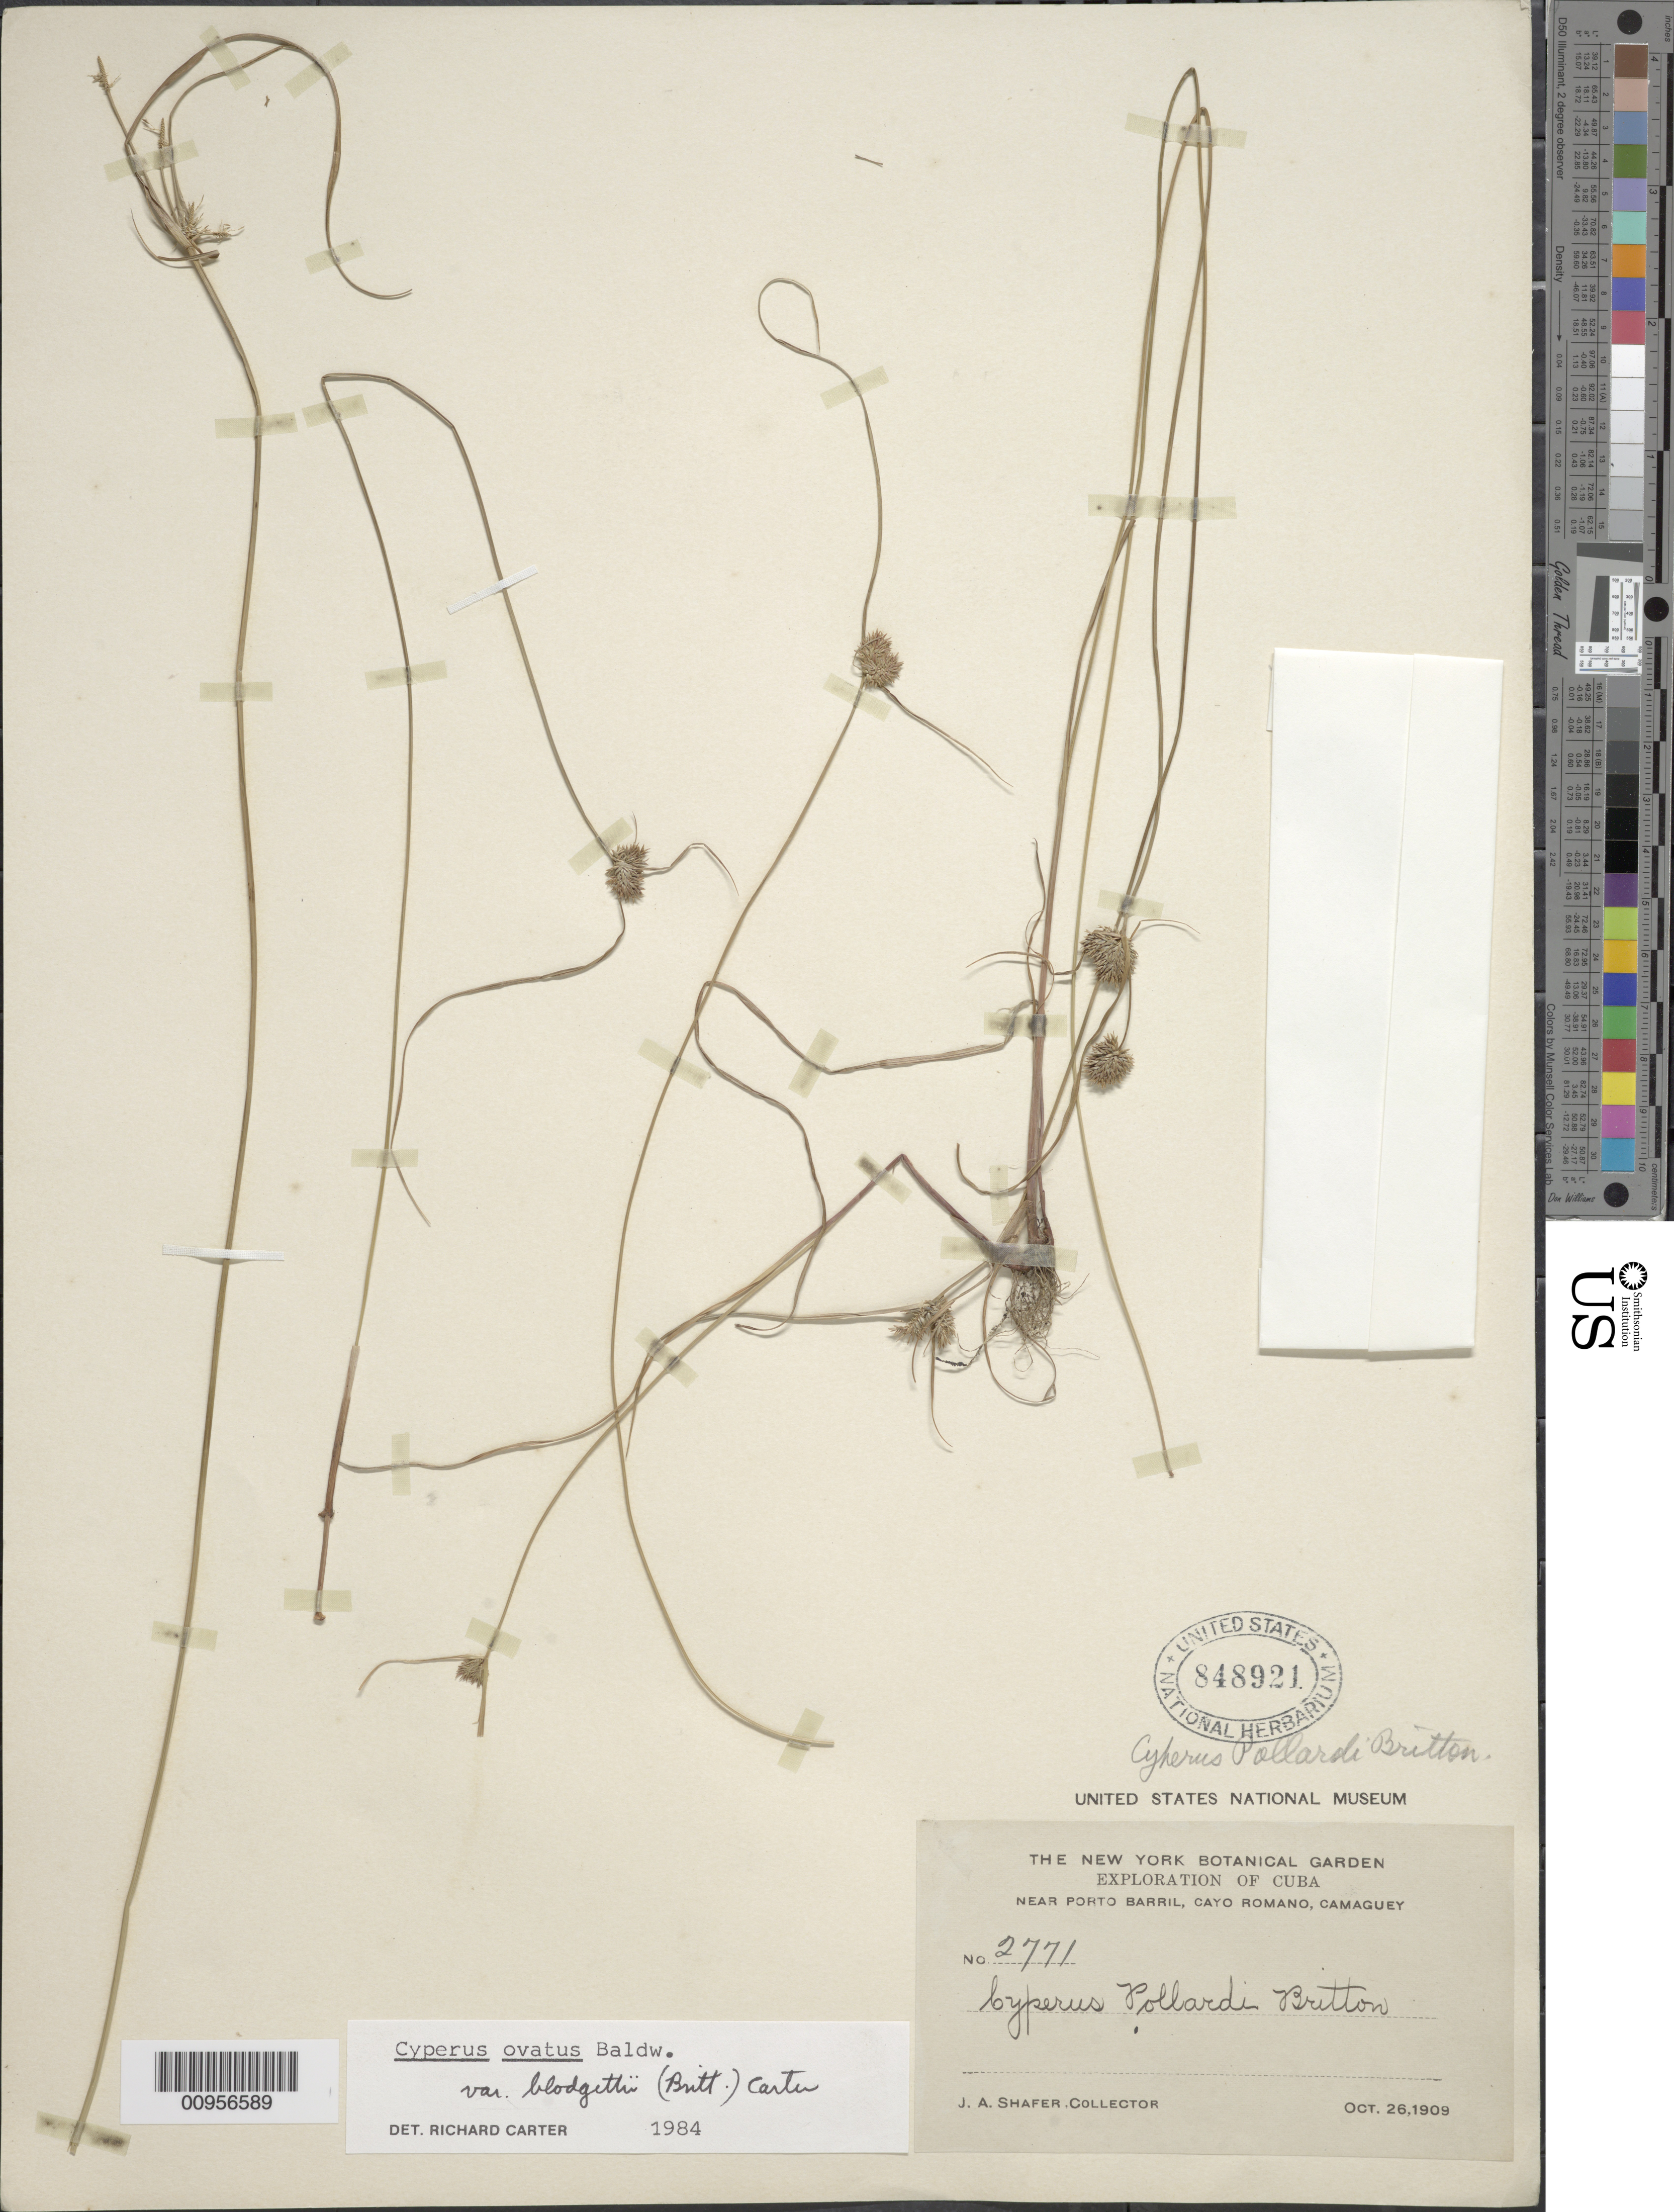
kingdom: Plantae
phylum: Tracheophyta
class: Liliopsida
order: Poales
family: Cyperaceae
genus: Cyperus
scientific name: Cyperus ovatus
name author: Llanos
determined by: Carter, R., (VSC)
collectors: J. A. Shafer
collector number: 2771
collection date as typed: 26 Oct 1909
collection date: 1909-10-26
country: Cuba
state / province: Camagüey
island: Cuba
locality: Near Porto Barril, Cayo Romano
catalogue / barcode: US 848921